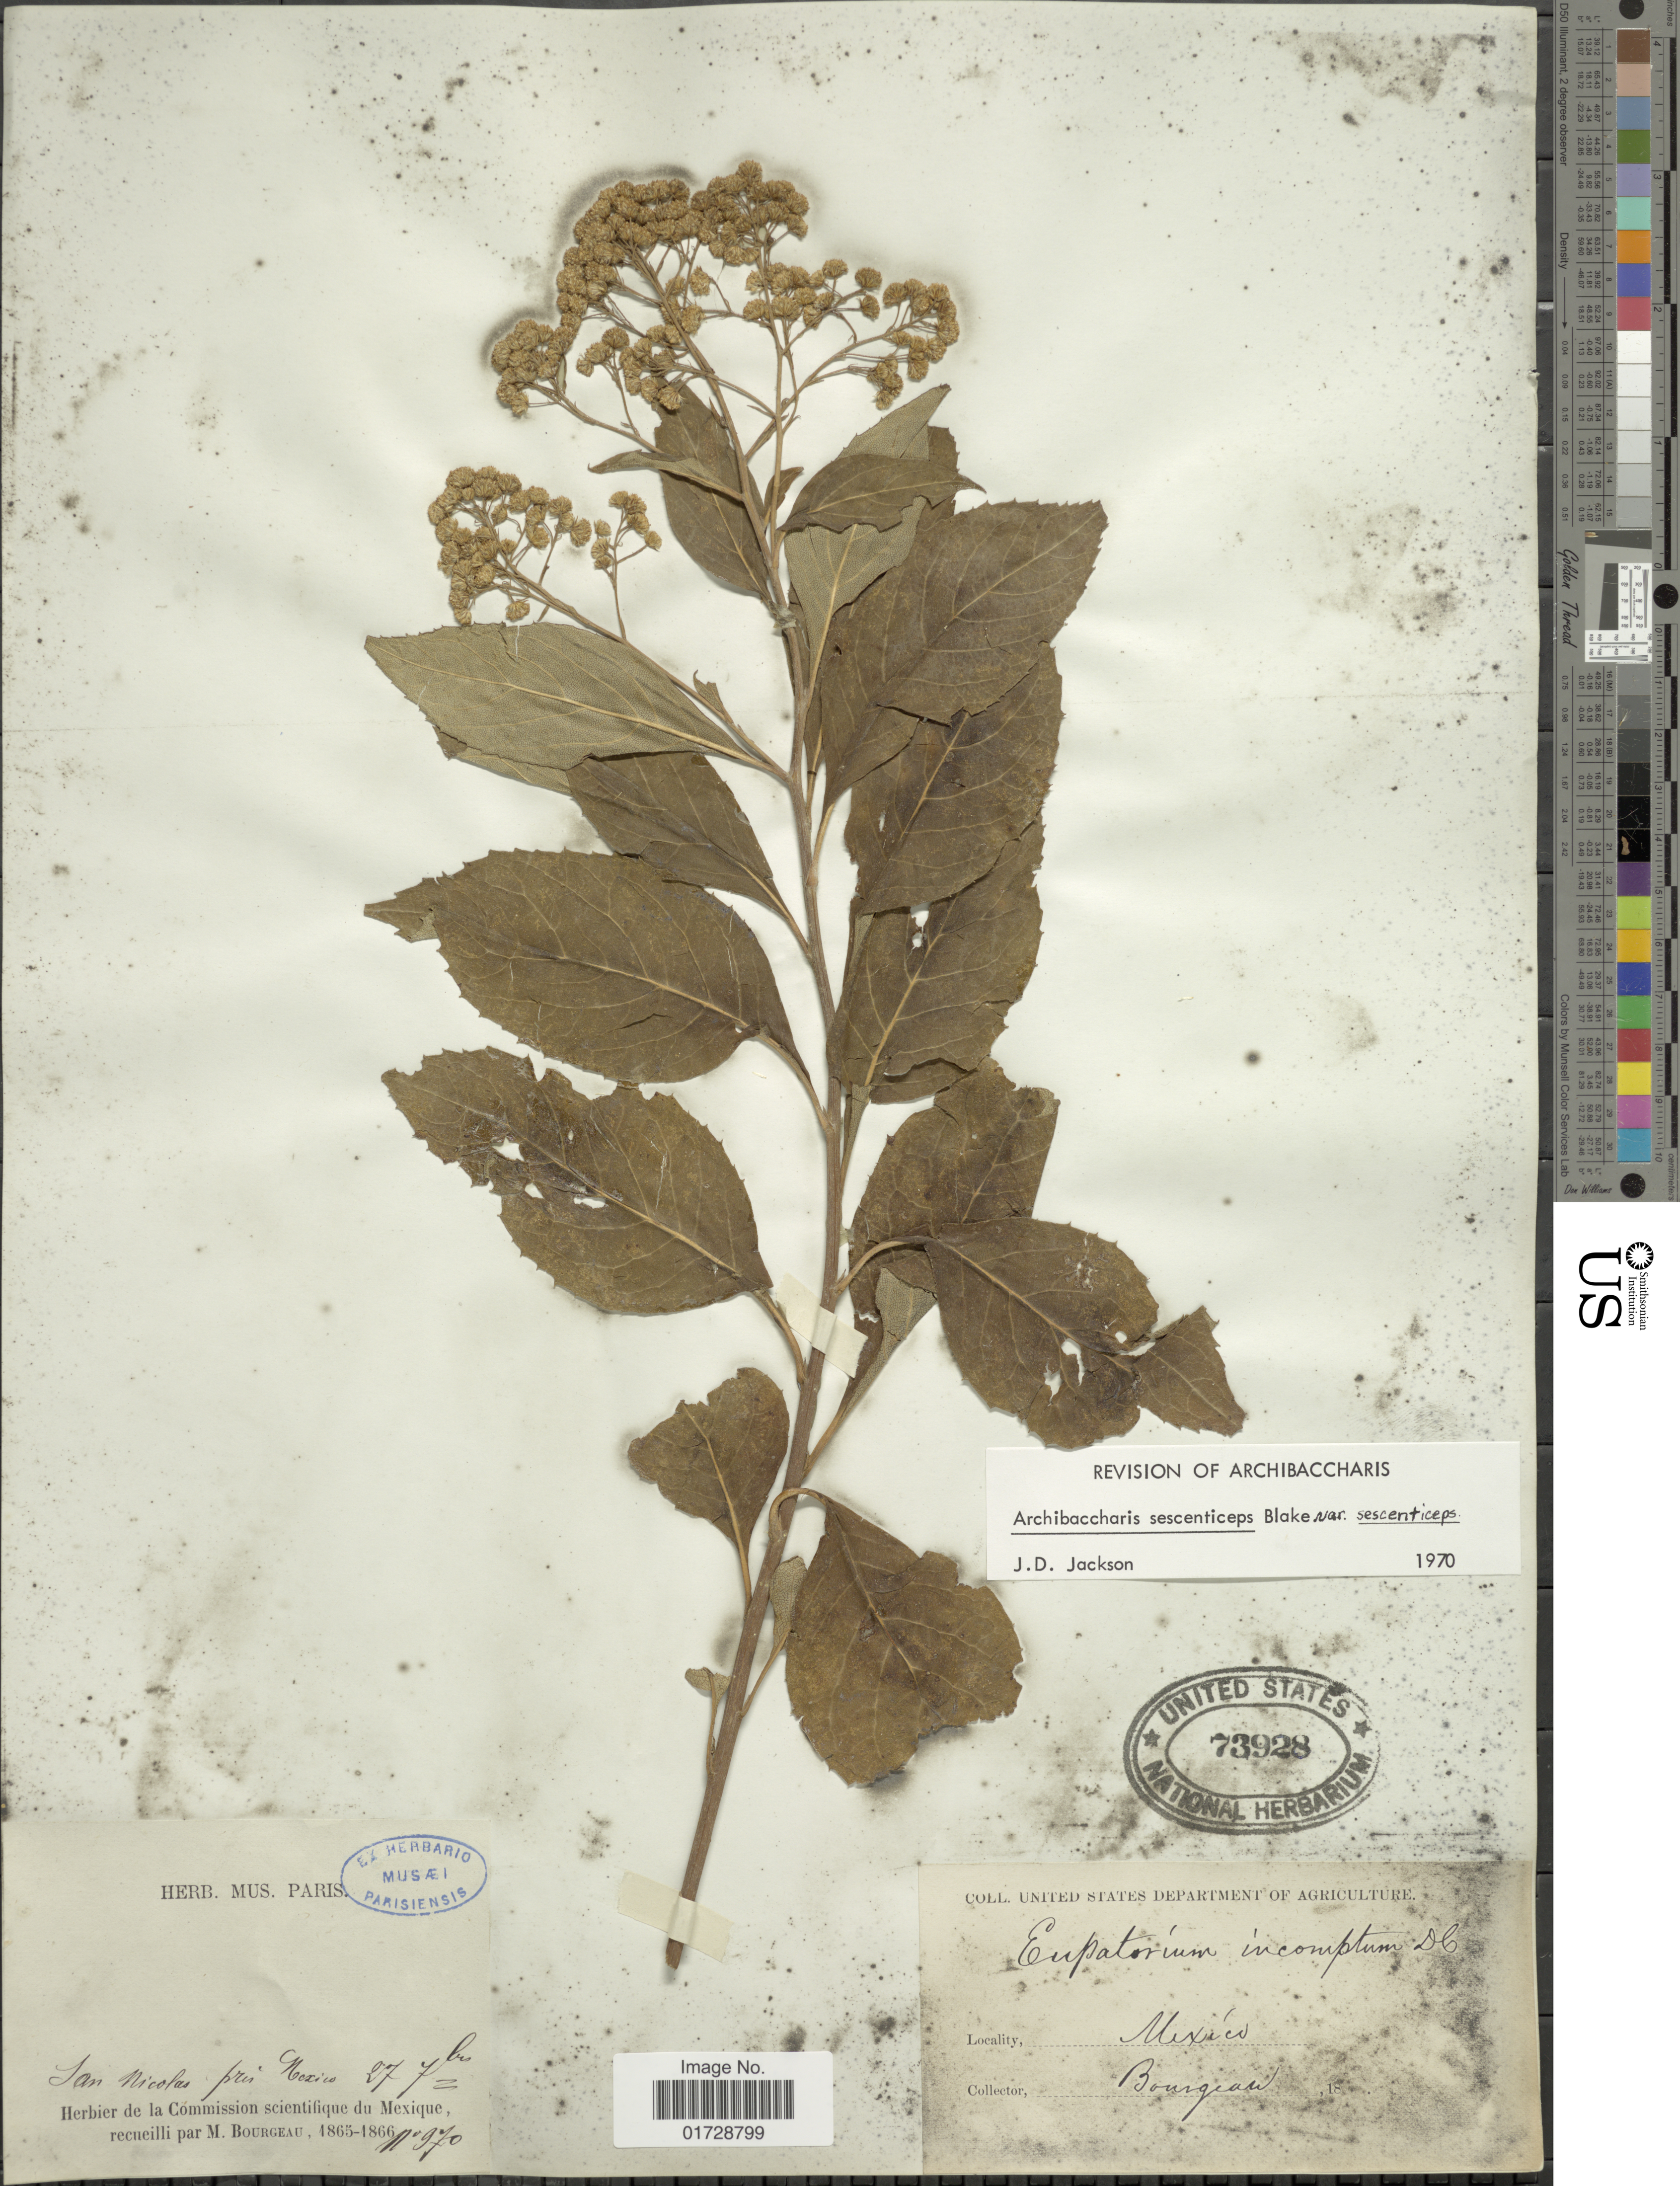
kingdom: Plantae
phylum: Tracheophyta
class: Magnoliopsida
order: Asterales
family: Asteraceae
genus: Archibaccharis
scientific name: Archibaccharis sescenticeps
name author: (S.F. Blake) S.F. Blake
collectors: M. Bourgeau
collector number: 970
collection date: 1865-09-27/1866-09-27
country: Mexico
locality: San Nicolas pres Mexico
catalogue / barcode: US 73928